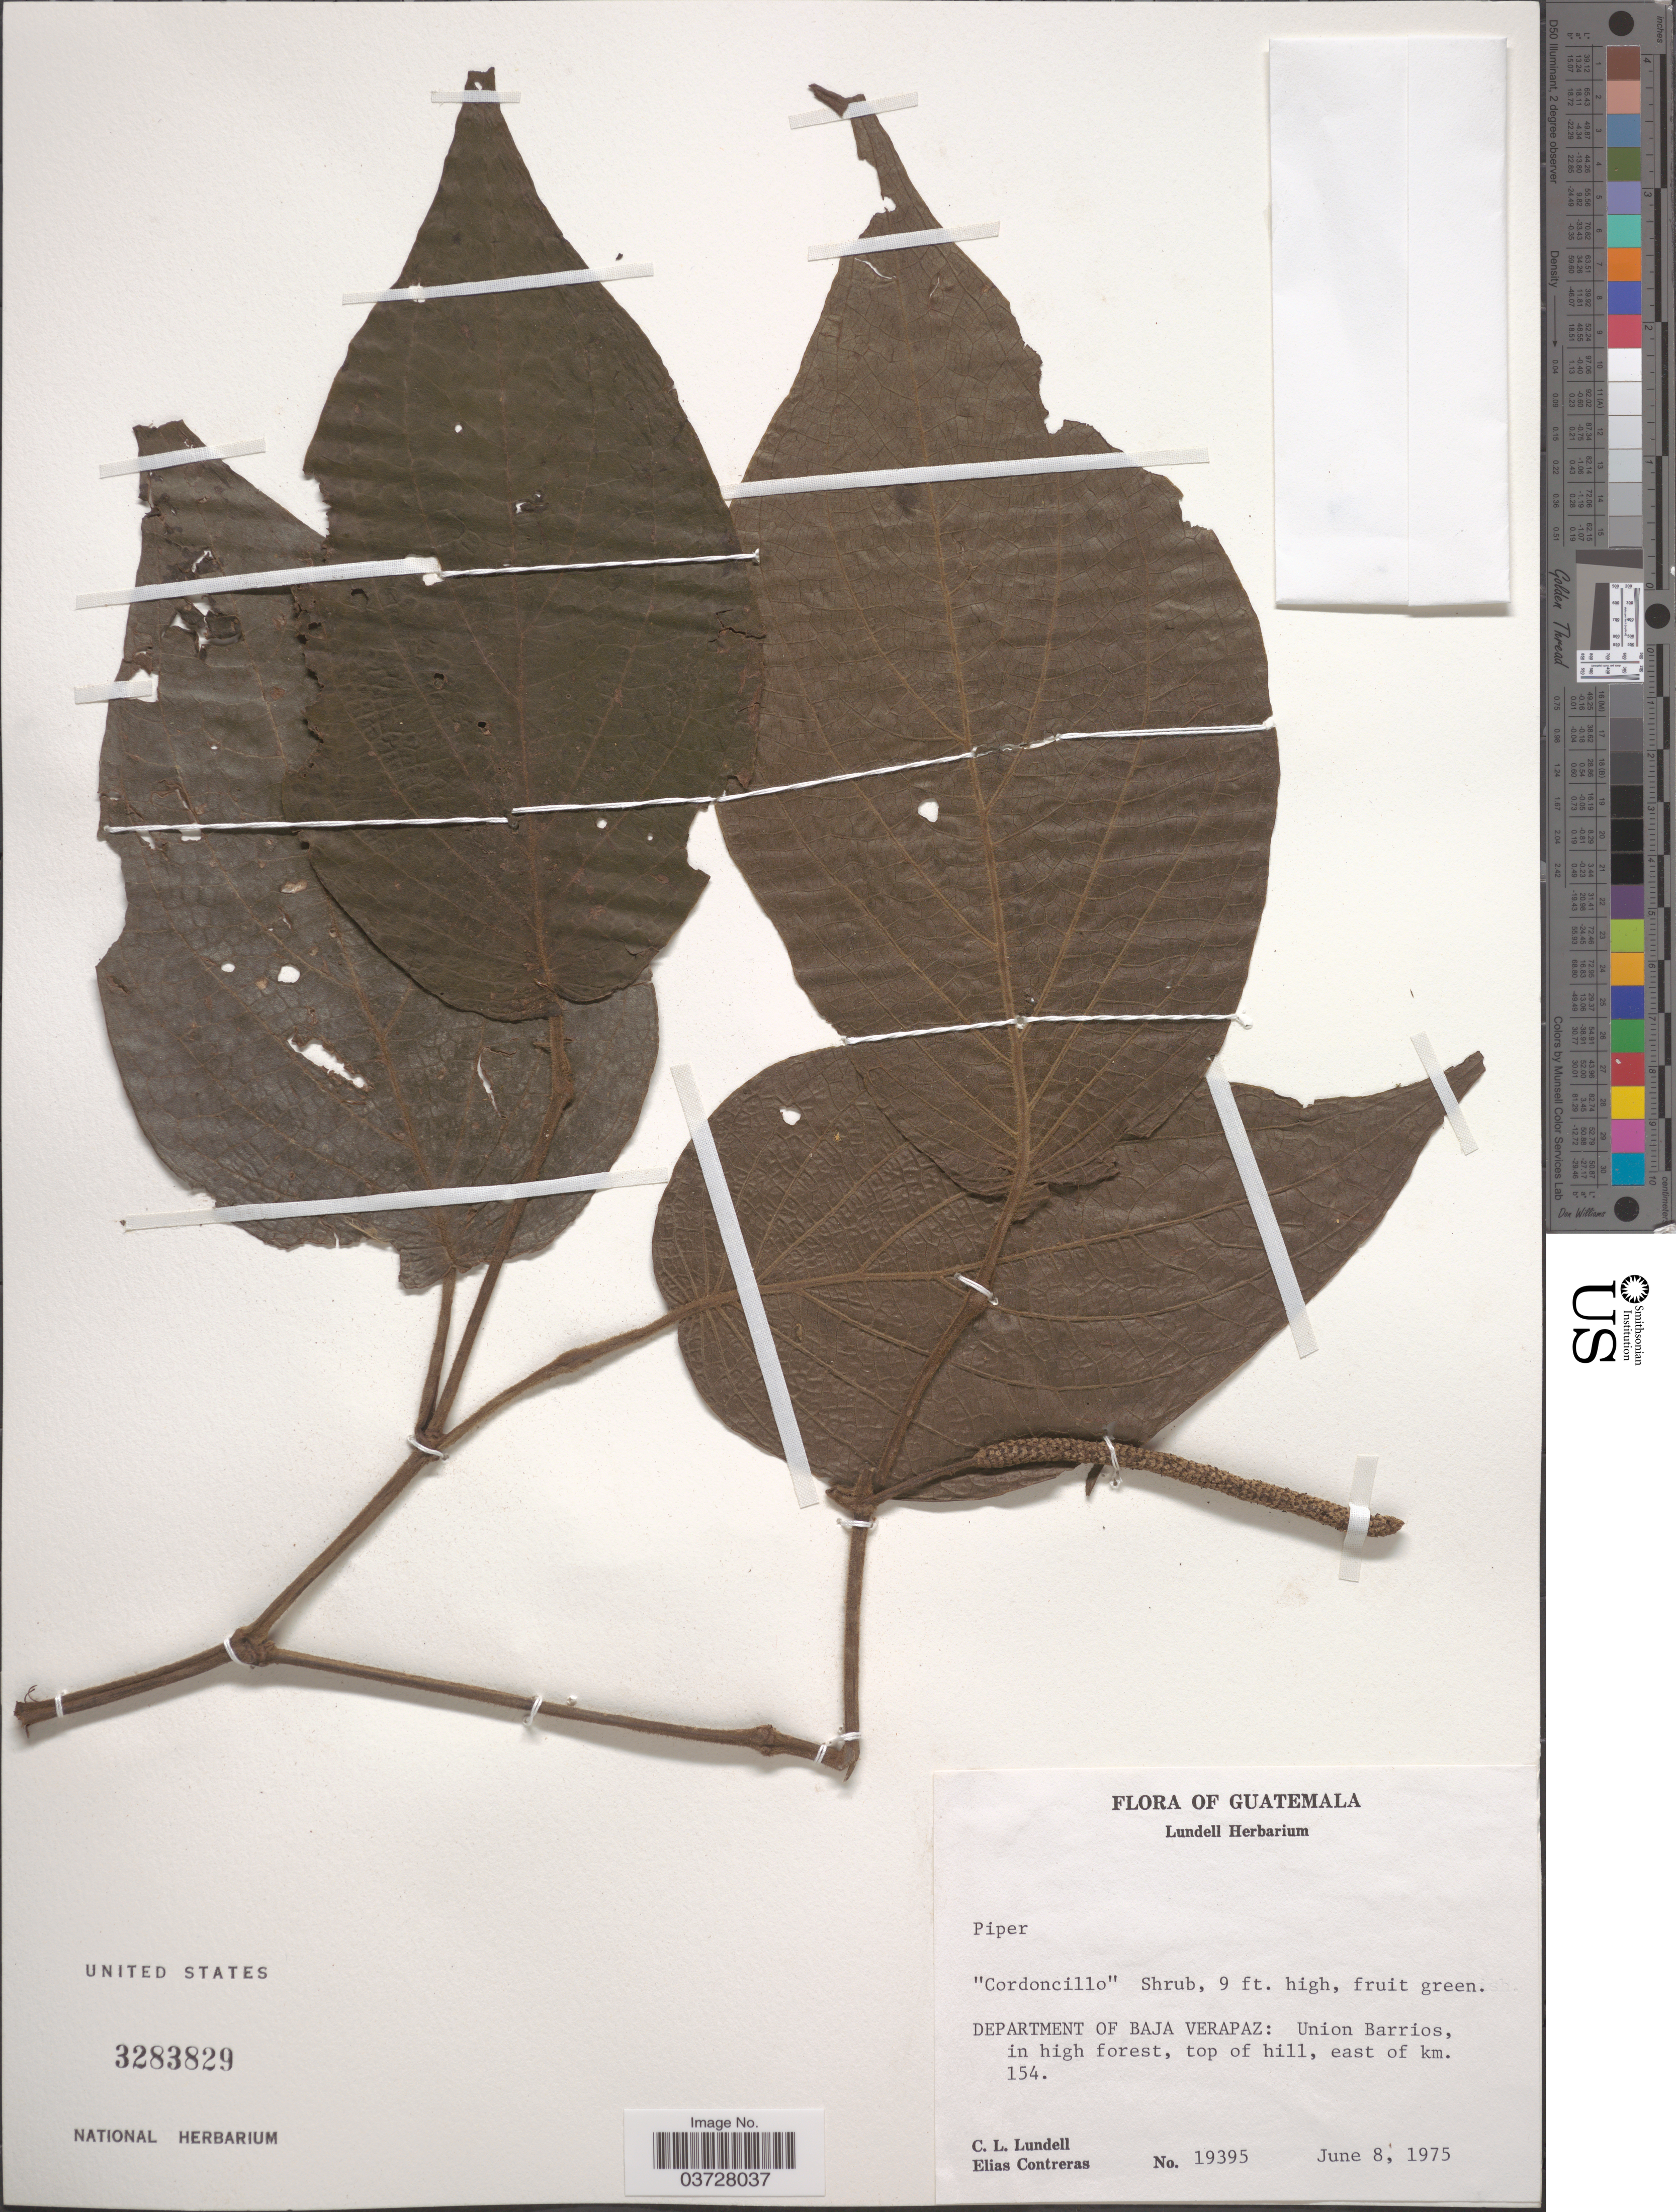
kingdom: Plantae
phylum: Tracheophyta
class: Magnoliopsida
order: Piperales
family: Piperaceae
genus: Piper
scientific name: Piper sp.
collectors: C. L. Lundell & E. Contreras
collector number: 19395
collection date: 1975-06-08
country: Guatemala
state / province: Baja Verapaz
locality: Department of Baja Verapaz: Union Barrios, top of hill, east of km. 154.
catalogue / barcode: US 3283829